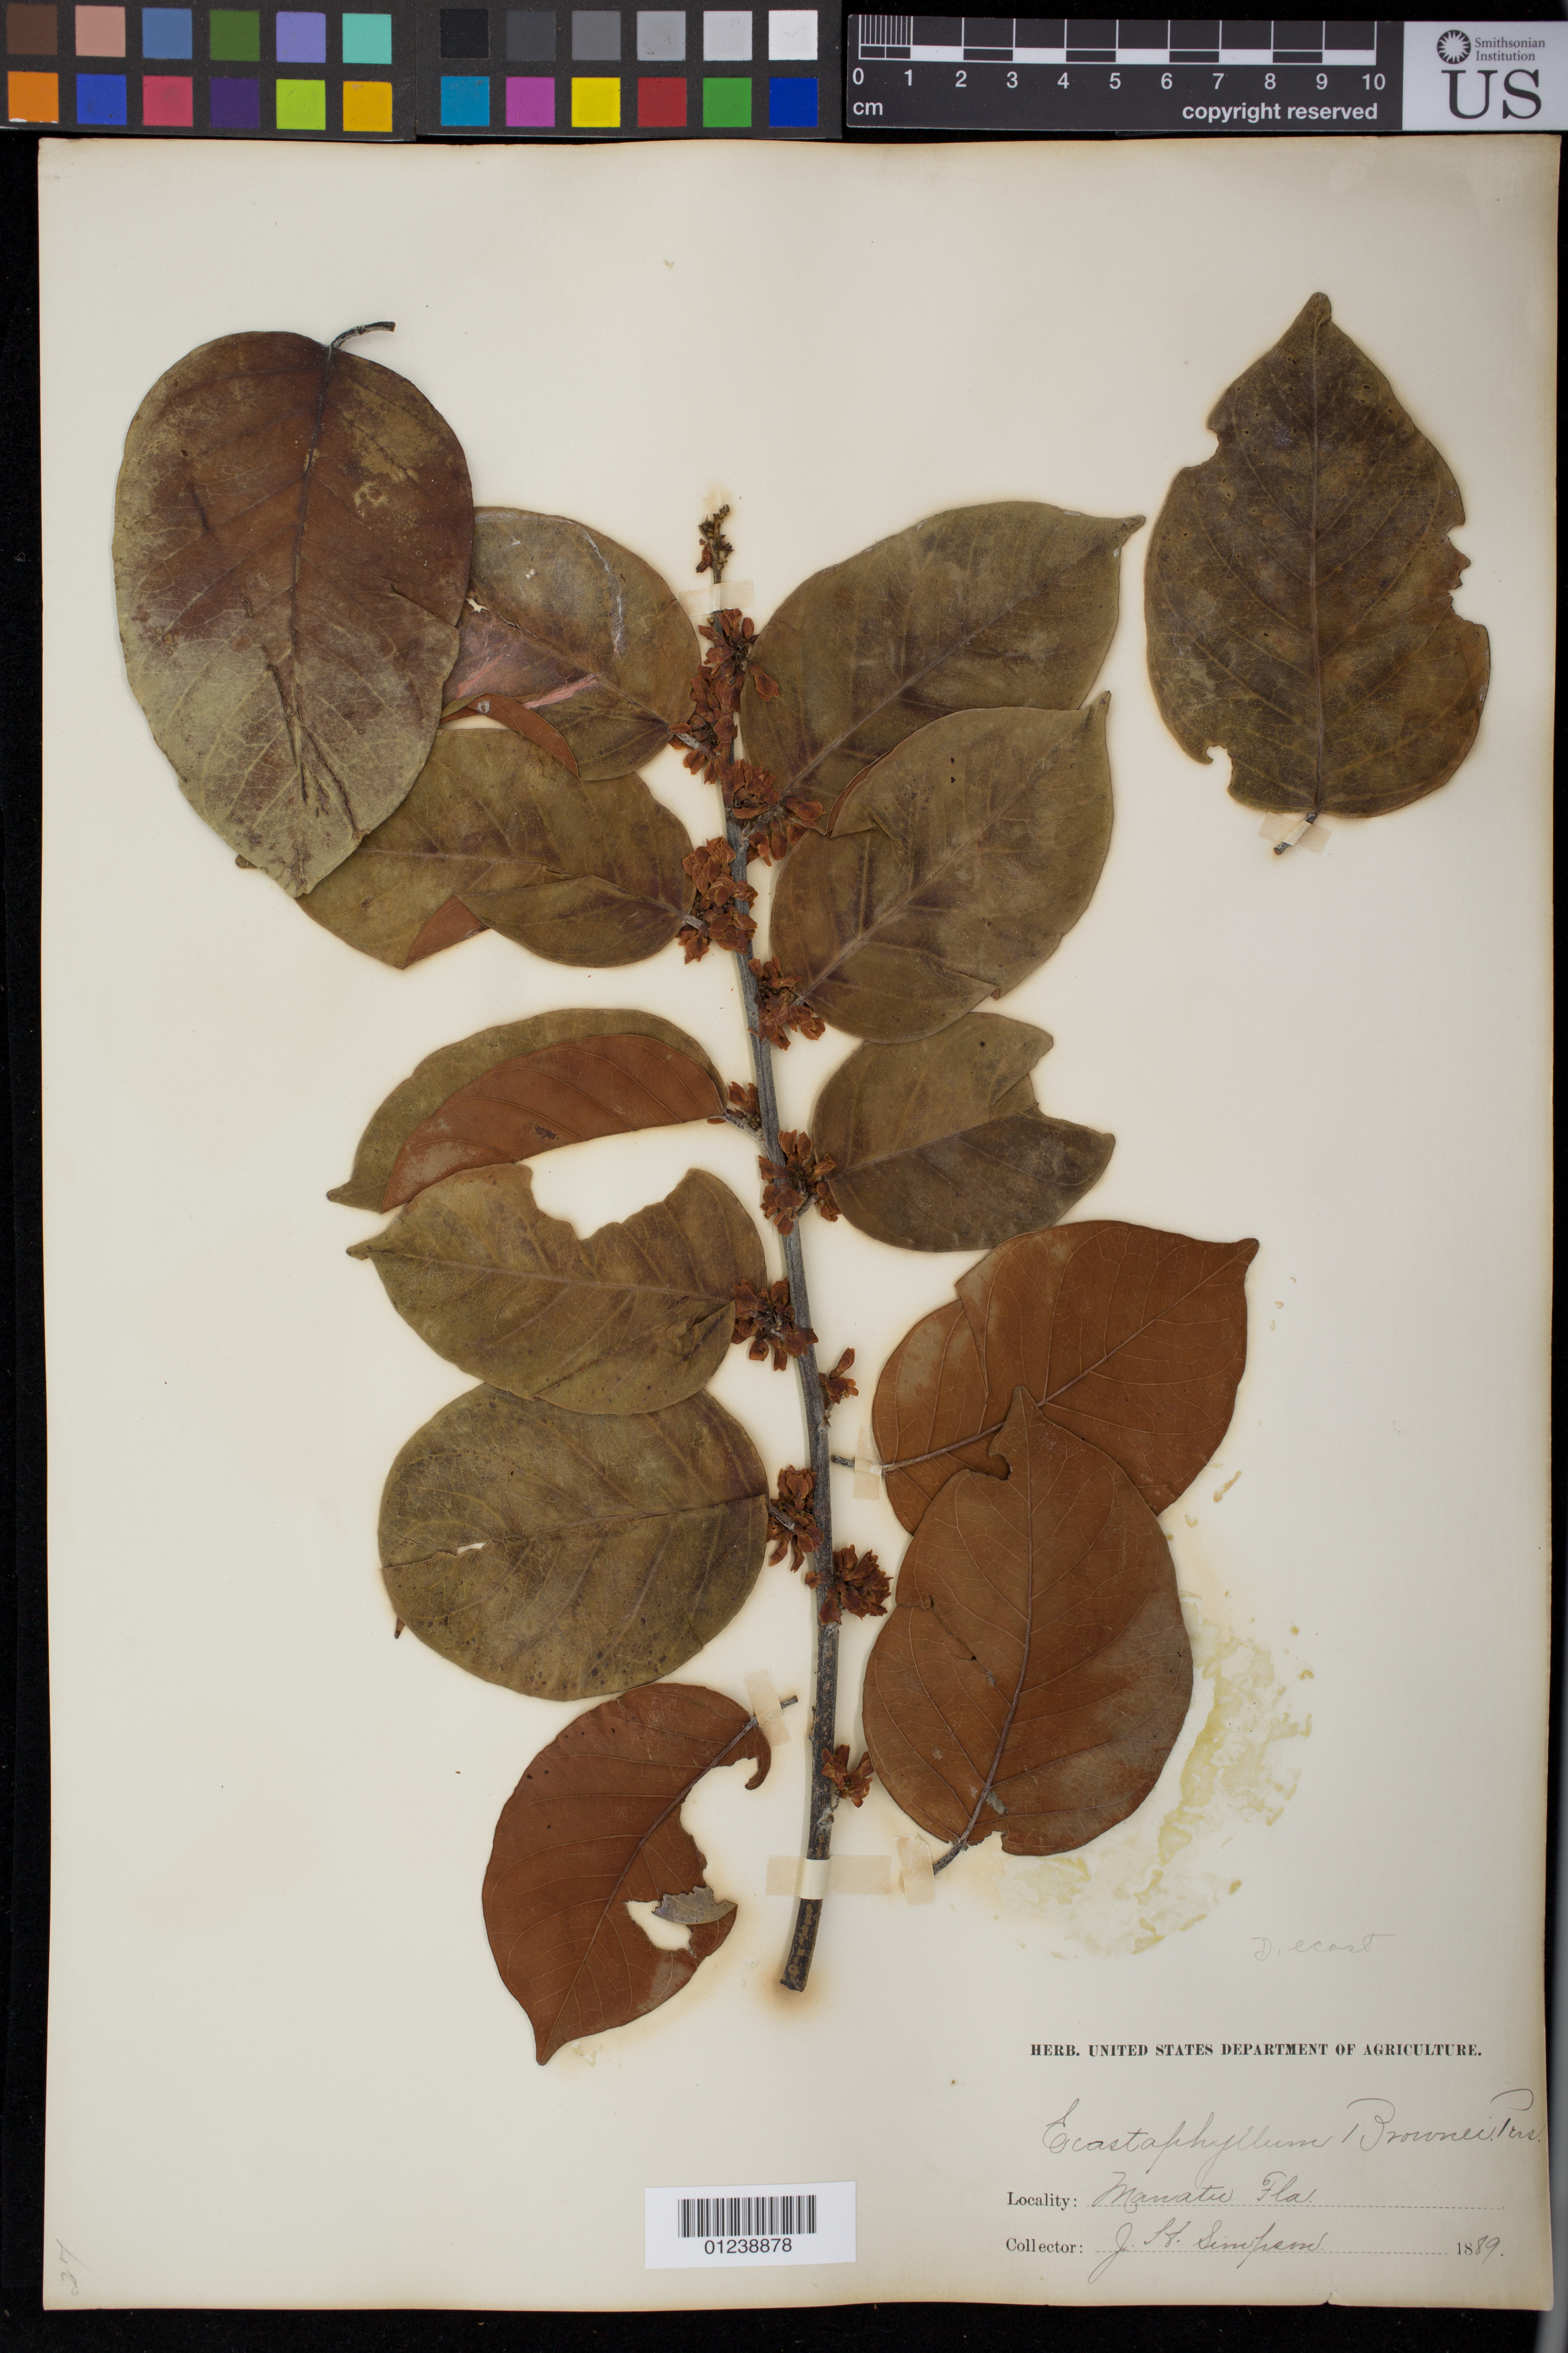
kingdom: Plantae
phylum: Tracheophyta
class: Magnoliopsida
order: Fabales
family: Fabaceae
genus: Dalbergia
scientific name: Dalbergia ecastaphyllum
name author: (L.) Taub.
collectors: J. H. Simpson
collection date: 1889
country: United States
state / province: Florida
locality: Manatu